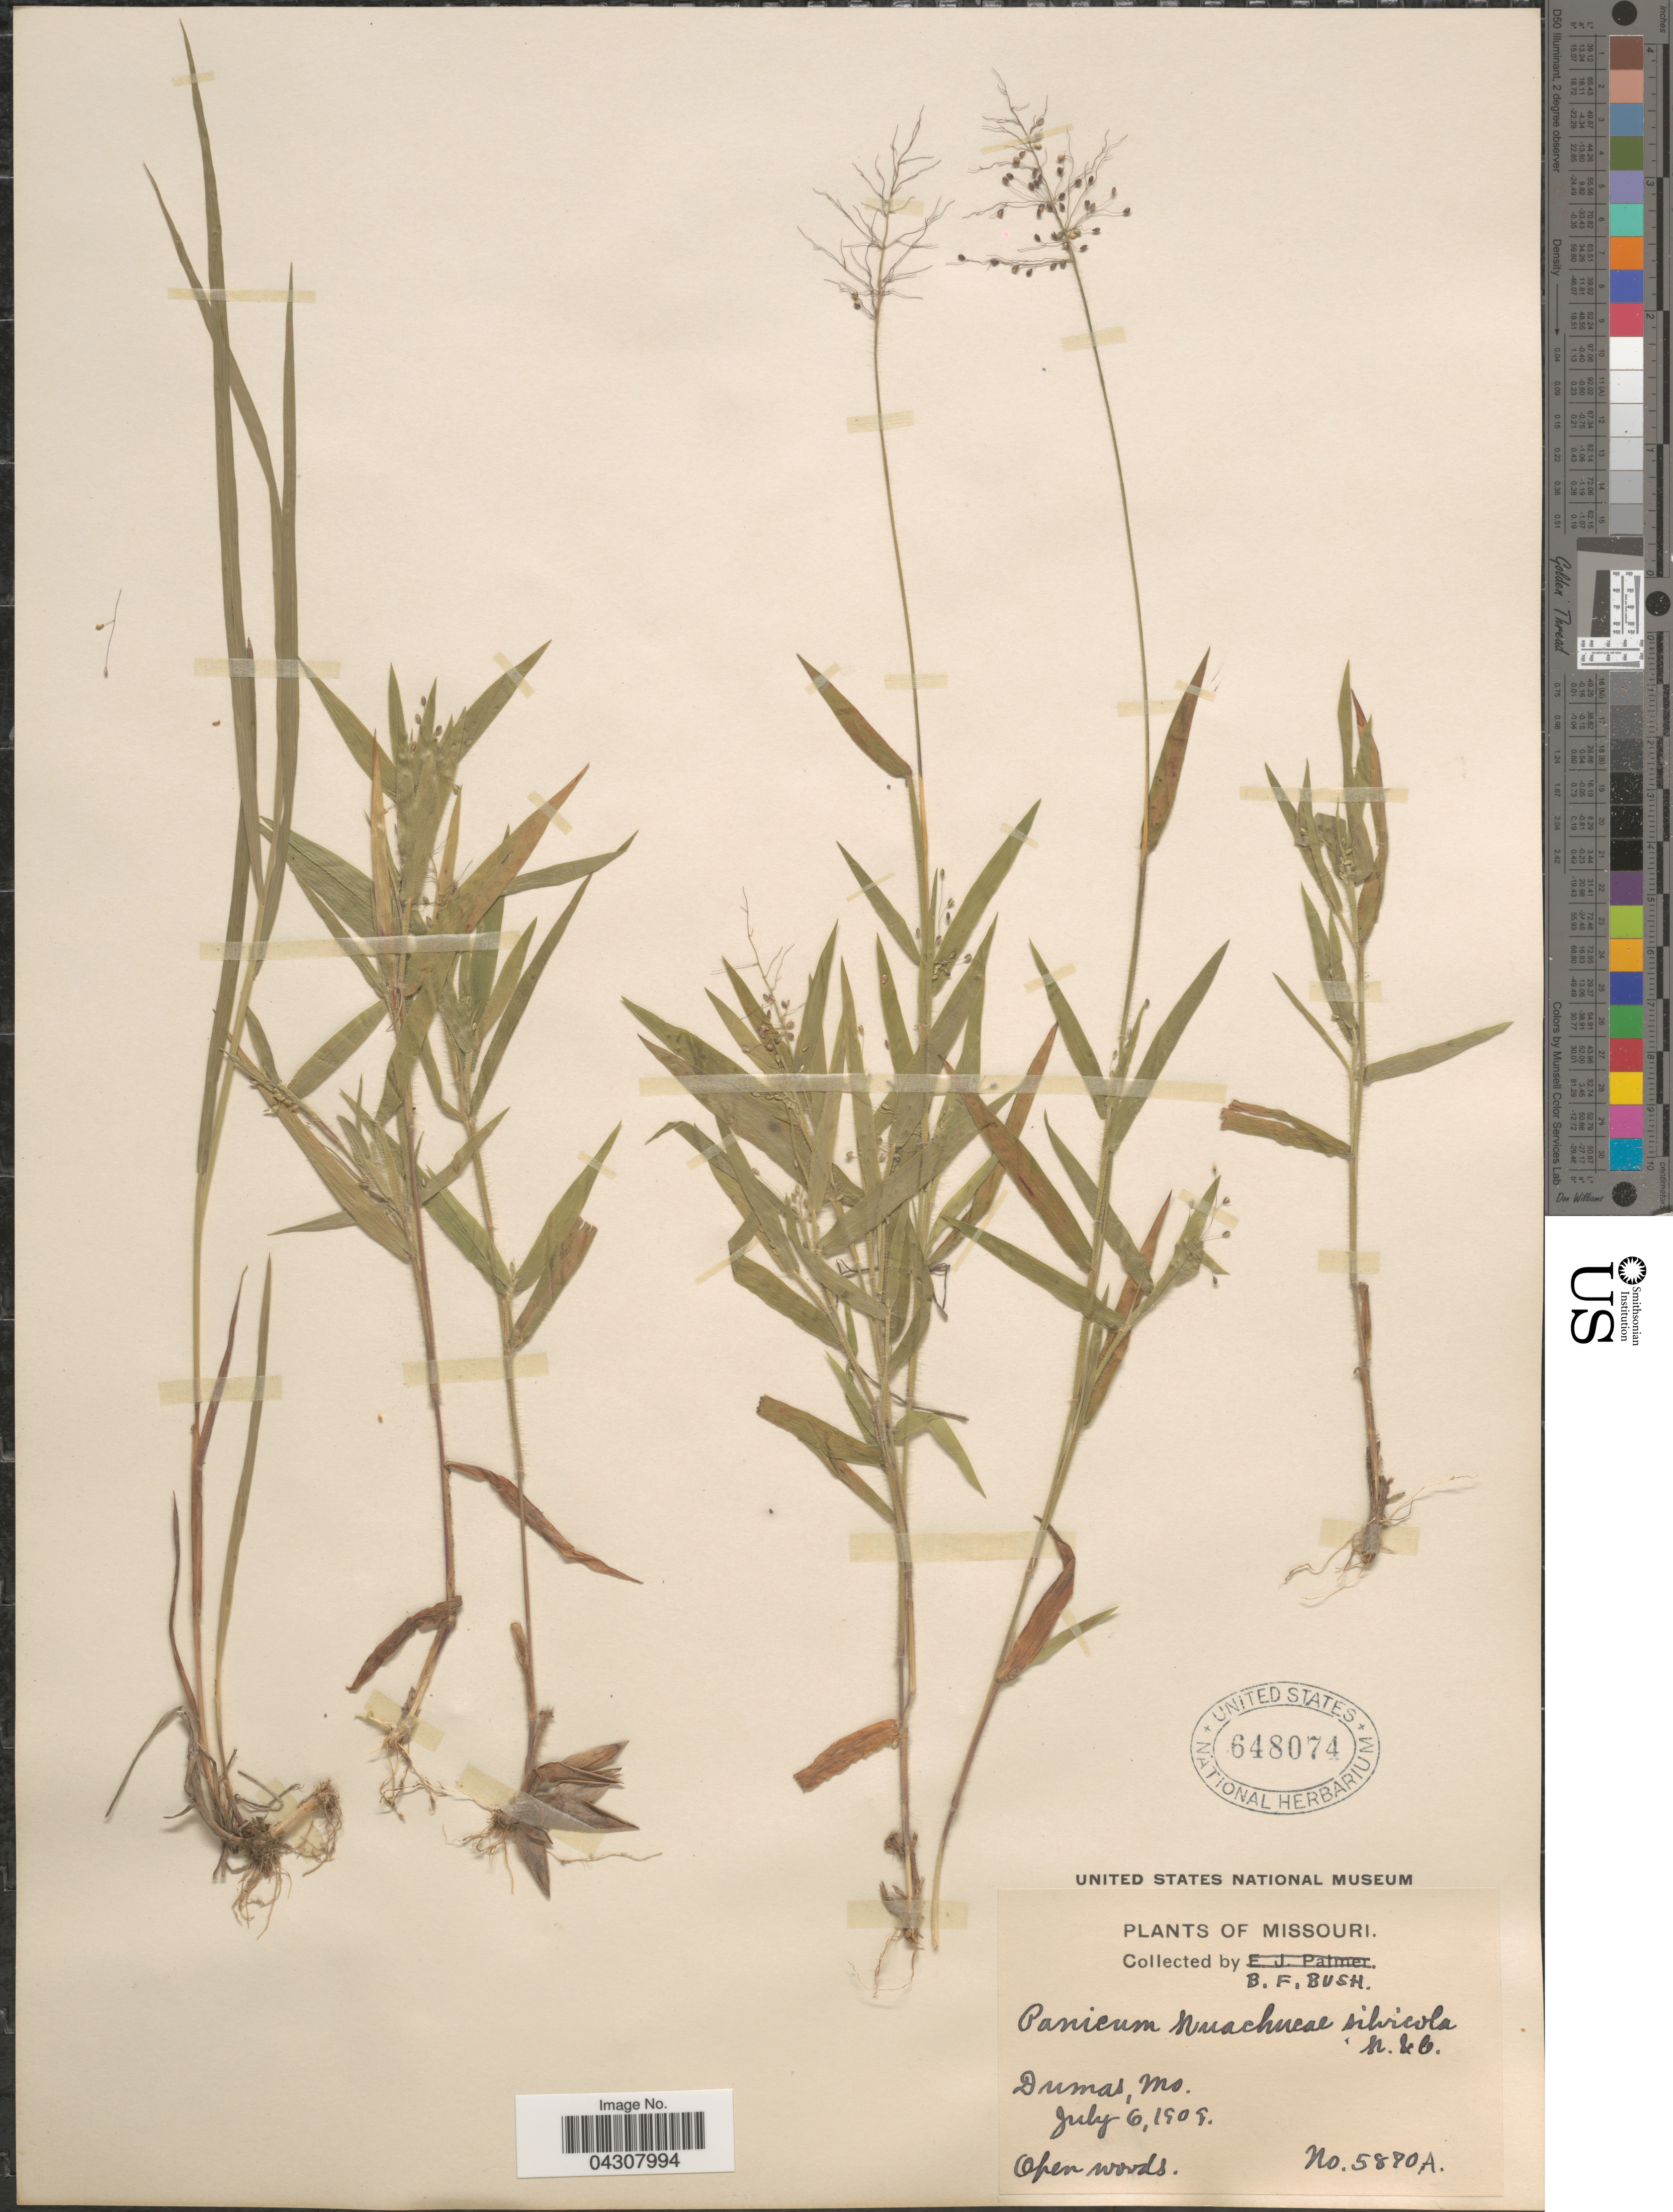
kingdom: Plantae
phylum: Tracheophyta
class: Liliopsida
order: Poales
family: Poaceae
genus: Dichanthelium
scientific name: Dichanthelium acuminatum var. acuminatum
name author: (Sw.) Gould & C.A. Clark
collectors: B. F. Bush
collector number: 5870A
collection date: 1908-07-06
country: United States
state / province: Missouri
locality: Dumas.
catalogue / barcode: US 648074